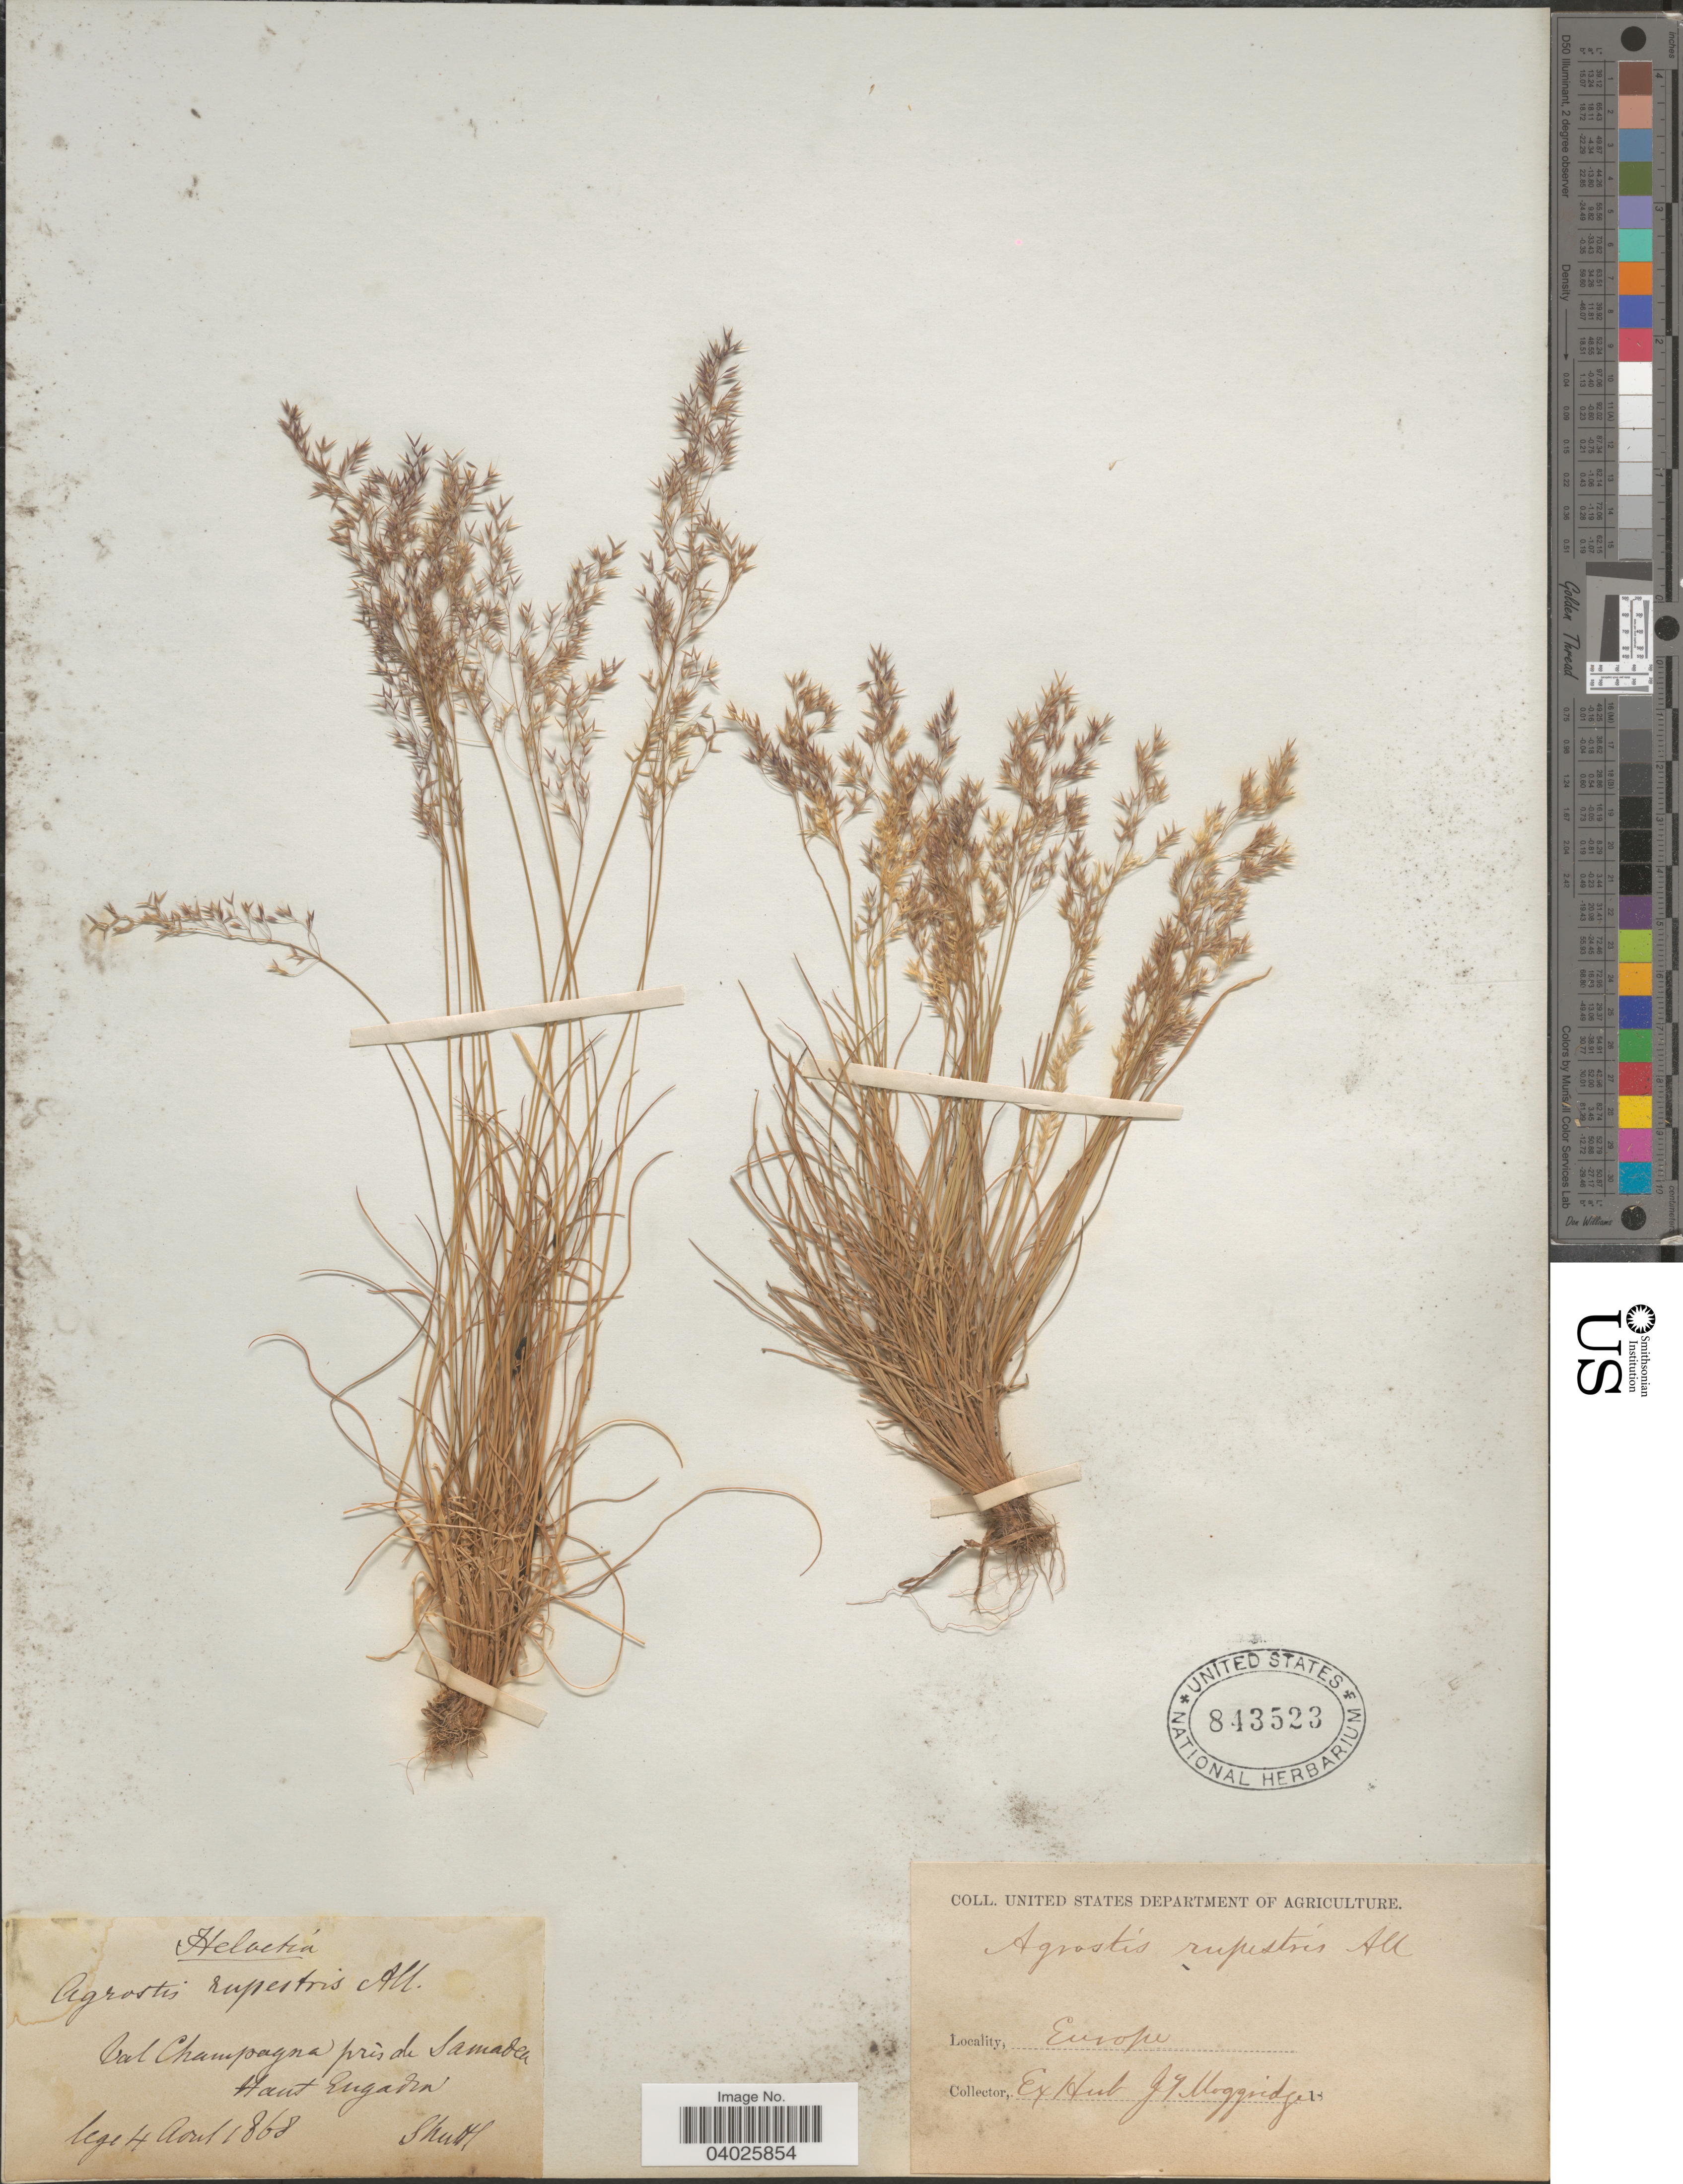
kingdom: Plantae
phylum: Tracheophyta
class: Liliopsida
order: Poales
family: Poaceae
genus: Agrostis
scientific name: Agrostis rupestris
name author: All.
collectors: Shuttl.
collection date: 1868-08-04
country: Switzerland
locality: Helvetia. Val Champagna prés de Samedan. Haut Engadin. Europe.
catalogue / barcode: US 843523